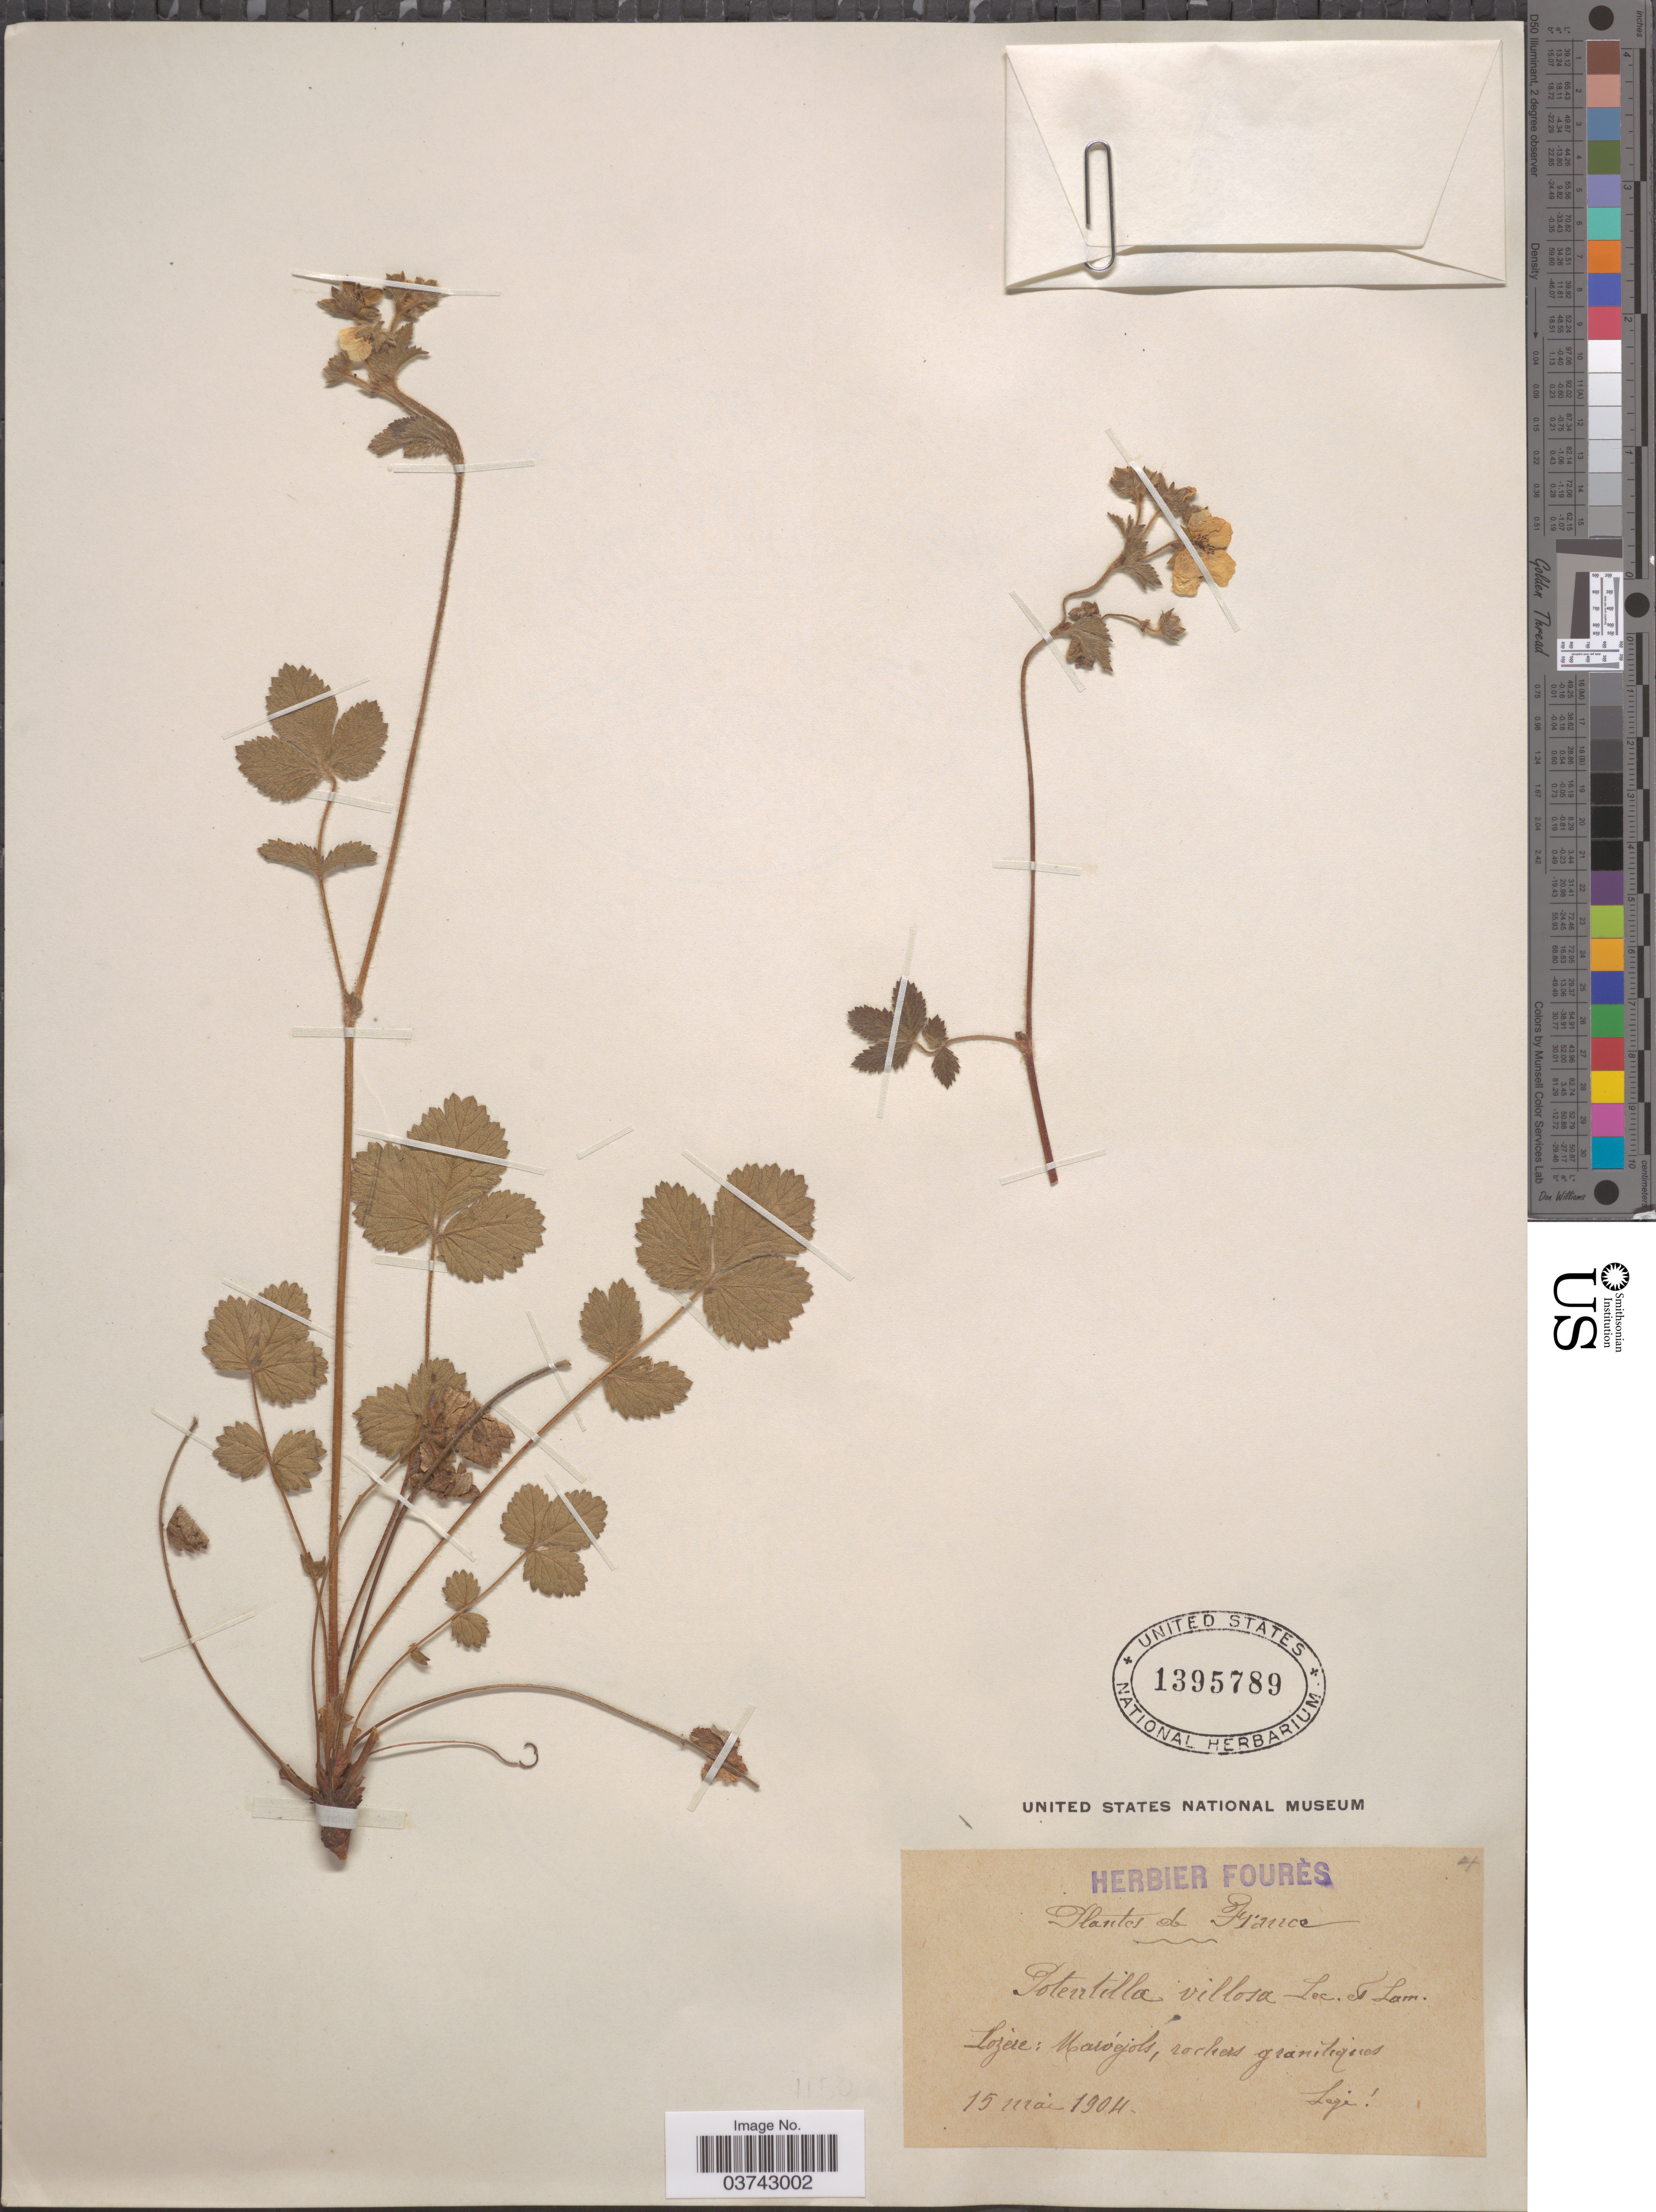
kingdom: Plantae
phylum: Tracheophyta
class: Magnoliopsida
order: Rosales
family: Rosaceae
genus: Potentilla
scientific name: Potentilla villosa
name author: Pall. ex Pursh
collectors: ex herb. Foures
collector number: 4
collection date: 1904-05-15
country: France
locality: Lozere: Marvejols, rochers granitiques.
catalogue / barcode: US 1395789